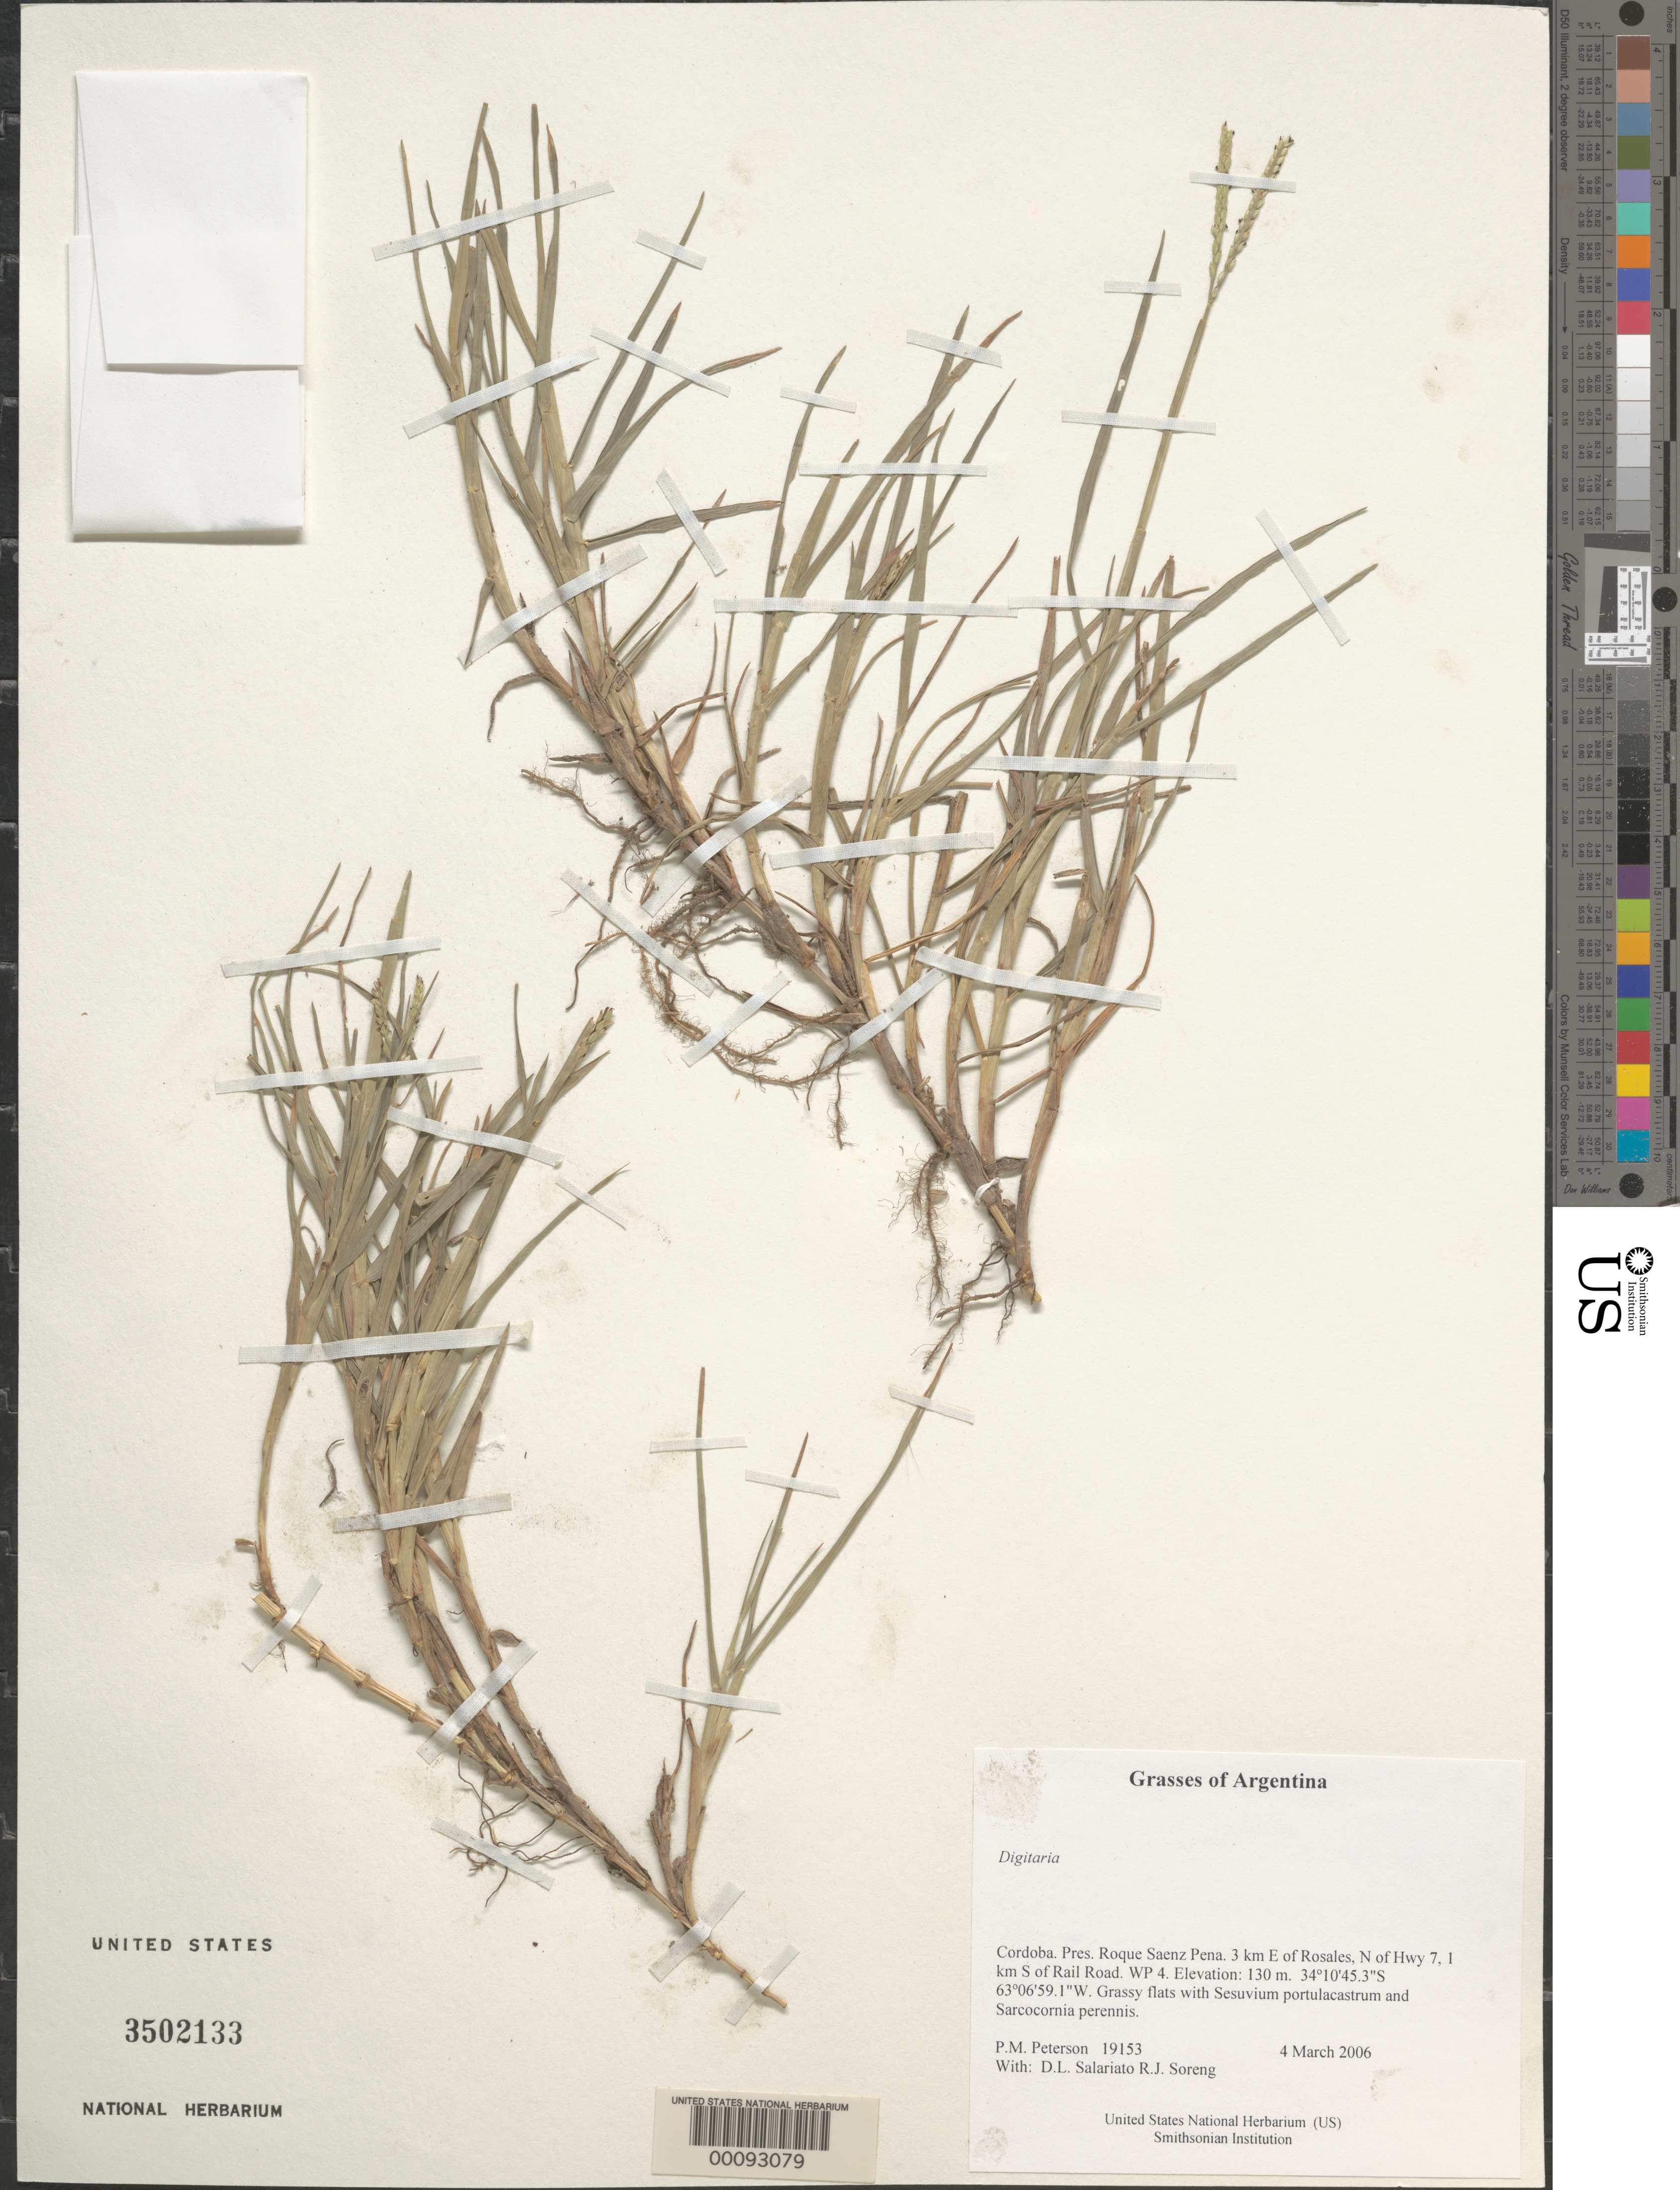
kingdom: Plantae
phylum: Tracheophyta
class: Liliopsida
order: Poales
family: Poaceae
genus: Digitaria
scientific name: Digitaria sp.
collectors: P. M. Peterson, R. J. Soreng, D. Salariato & A. Panizza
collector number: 19153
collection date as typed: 04 Mar 2006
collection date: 2006-03-04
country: Argentina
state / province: Córdoba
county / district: Pres. Roque Saenz Pena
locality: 3 km E of Rosales, N of Hwy 7, 1 km S of Rail Road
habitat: Grassy flats with Sesuvium portulacastrum and Sarcocornia perennis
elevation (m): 130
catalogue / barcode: US 3502133